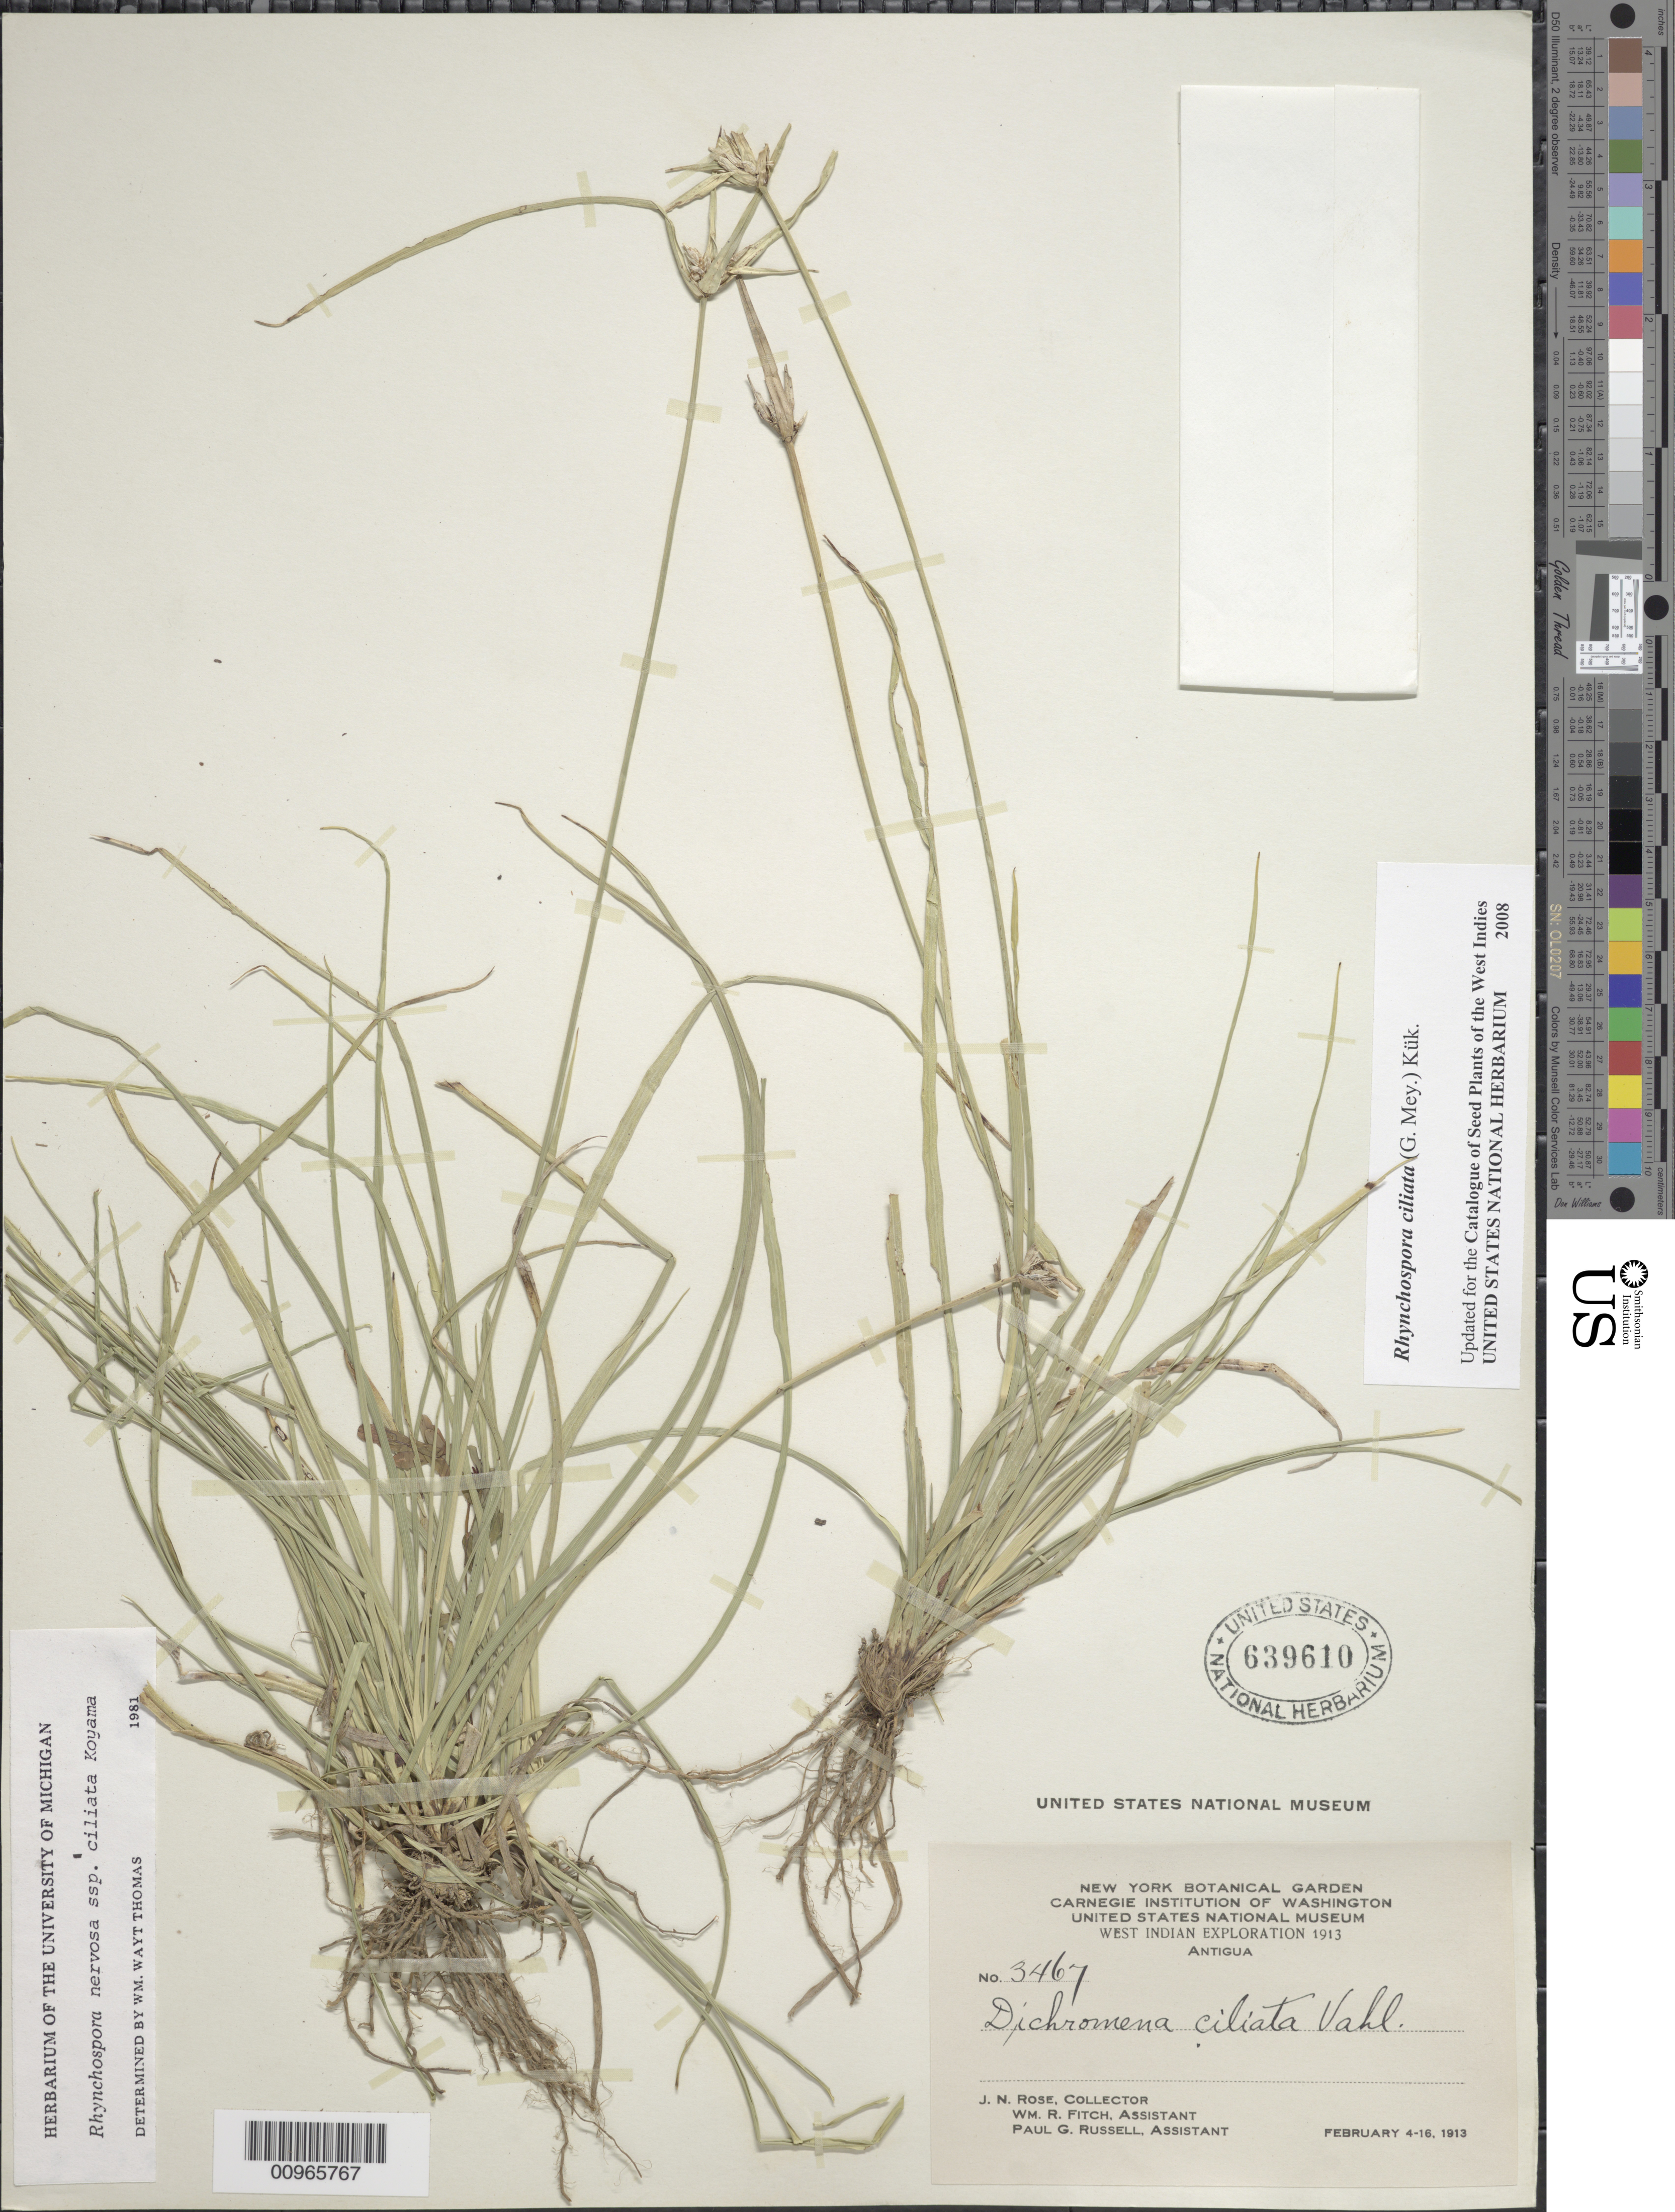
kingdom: Plantae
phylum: Tracheophyta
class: Liliopsida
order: Poales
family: Cyperaceae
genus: Rhynchospora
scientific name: Rhynchospora ciliata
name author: (G. Mey.) Kük.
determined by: Strong, M. T., (US), Smithsonian Institution - National Museum of Natural History (UNITED STATES)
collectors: J. N. Rose, W. R. Fitch & P. G. Russell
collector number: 3467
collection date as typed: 04 Feb 1913 to 16 Feb 1913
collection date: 1913-02-04/1913-02-16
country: Antigua and Barbuda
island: Antigua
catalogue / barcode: US 639610